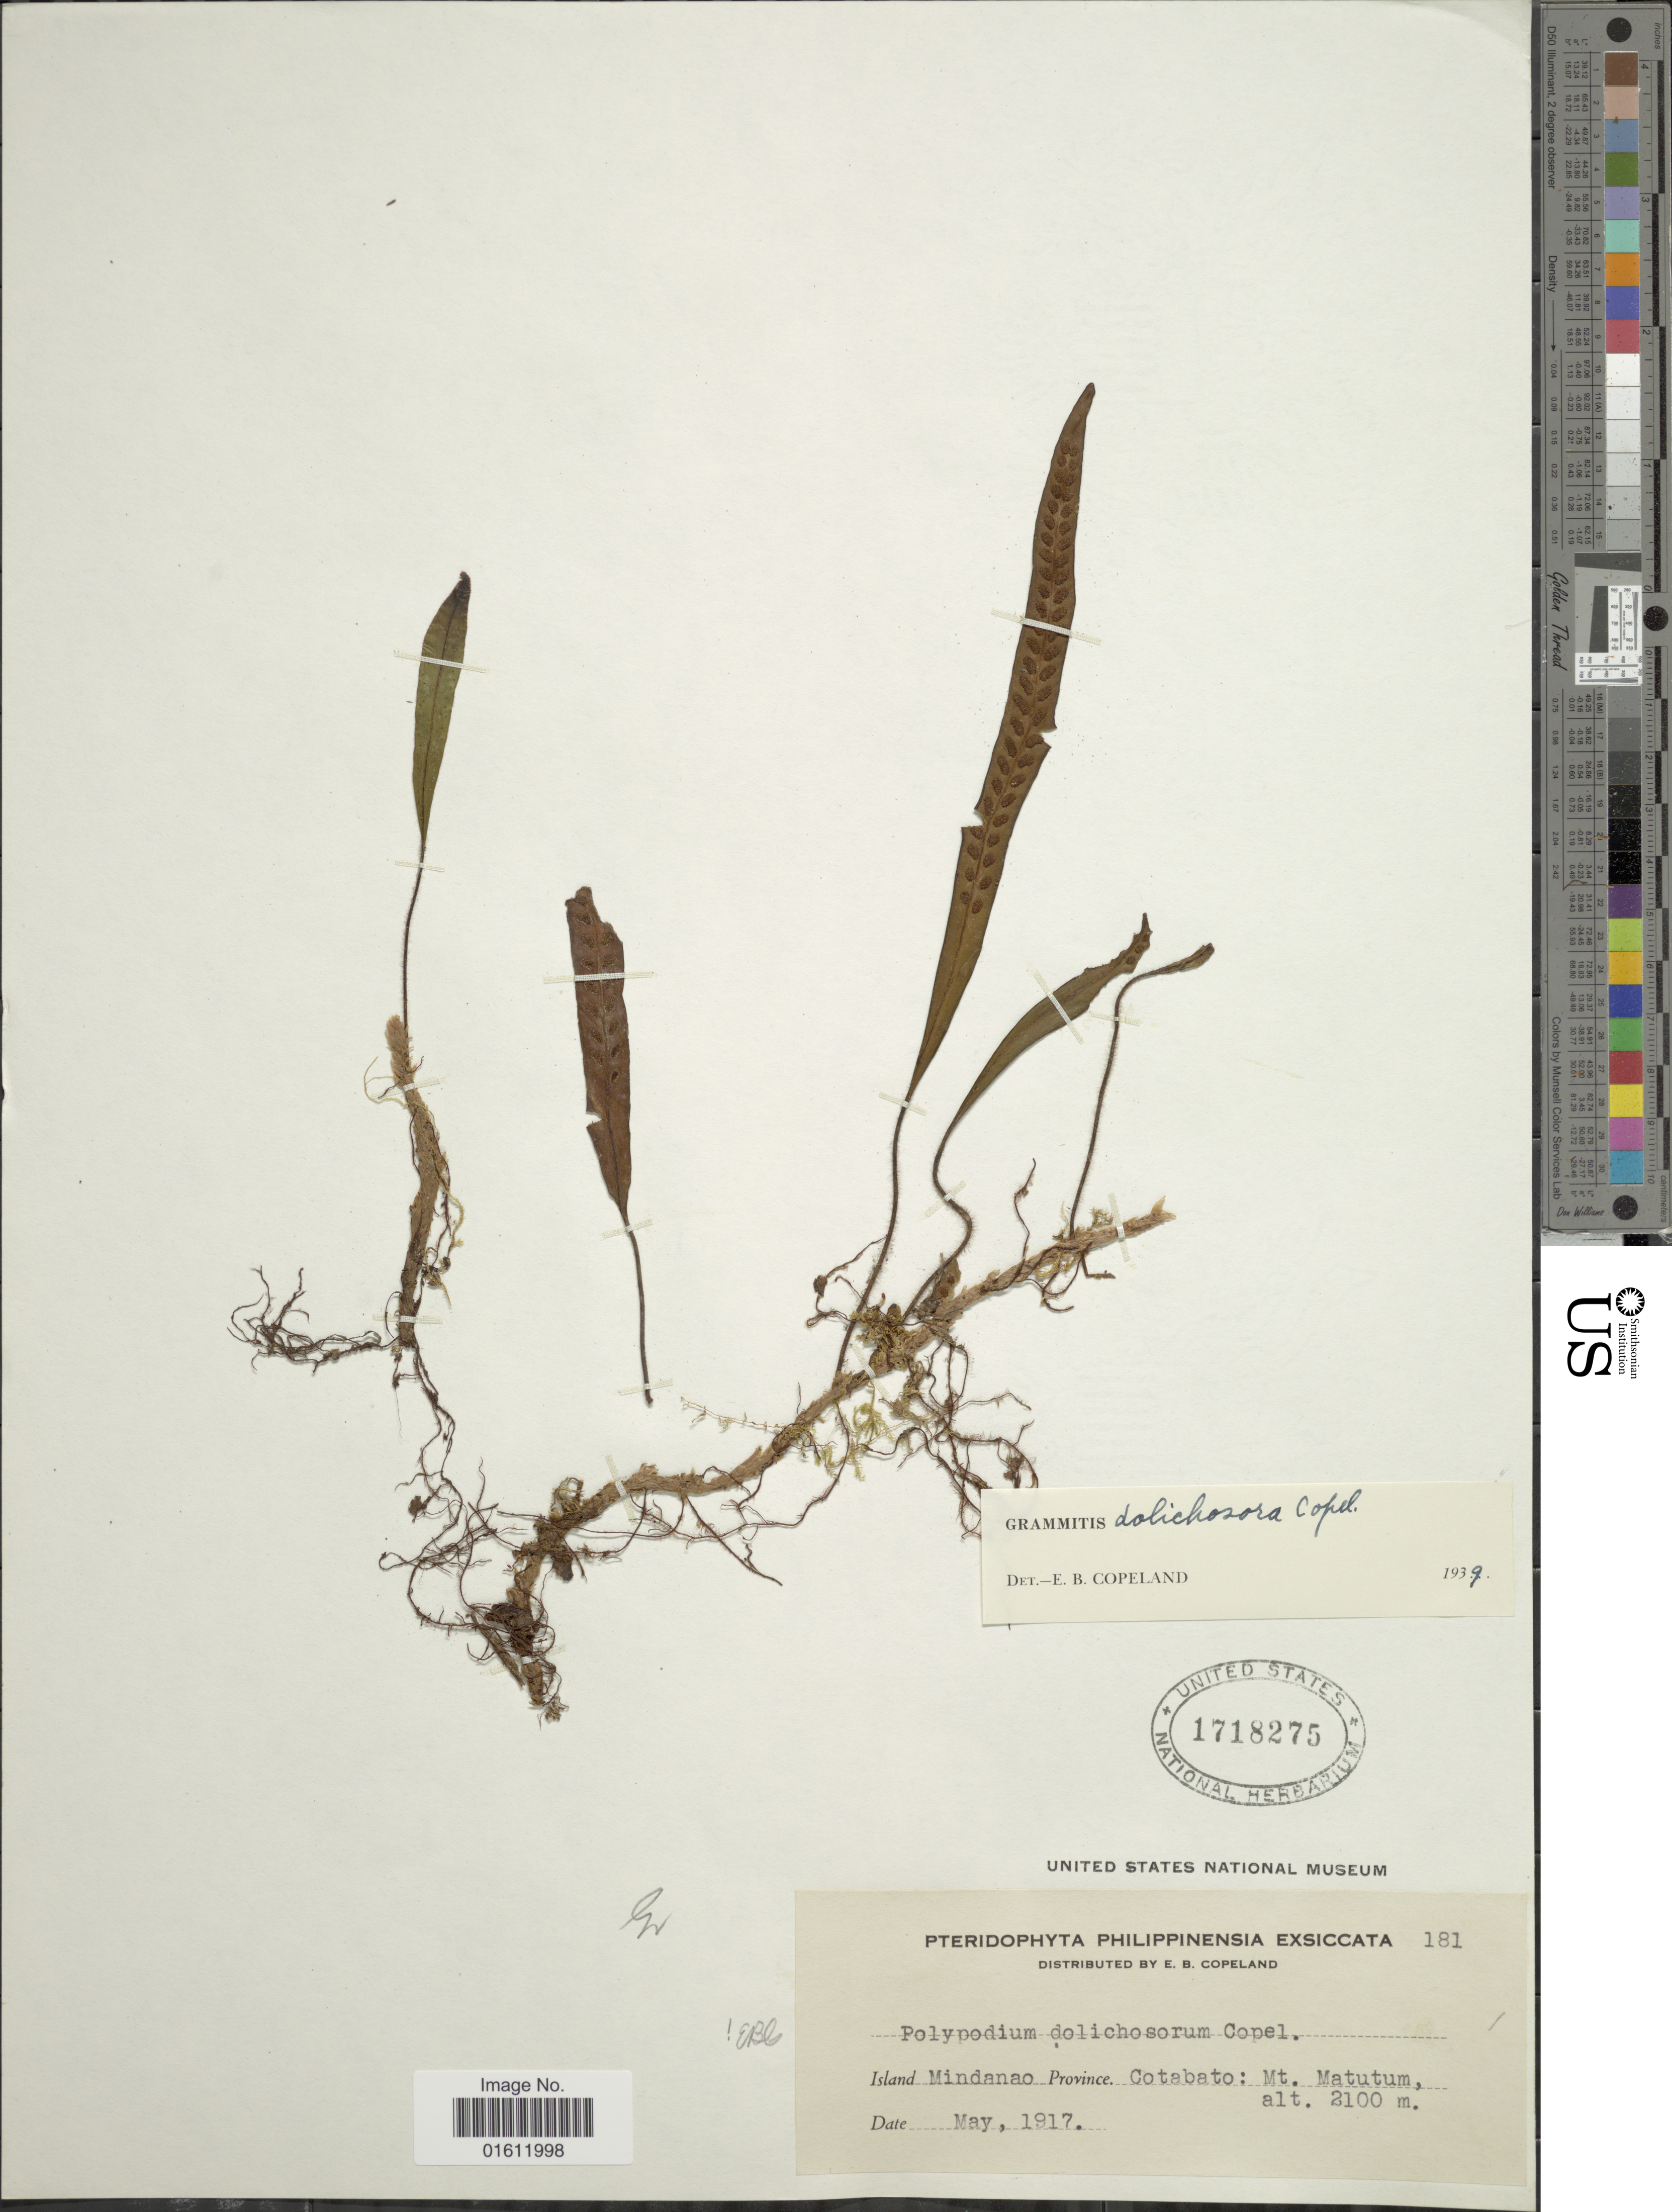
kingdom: Plantae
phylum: Tracheophyta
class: Polypodiopsida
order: Polypodiales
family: Polypodiaceae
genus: Oreogrammitis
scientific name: Oreogrammitis dolichosora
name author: (Copel.) Parris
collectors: E. B. Copeland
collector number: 181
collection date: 1917-05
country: Philippines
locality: Island Mindanao, Province Cotabato: Mt Matutum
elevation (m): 2100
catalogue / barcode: US 1718275